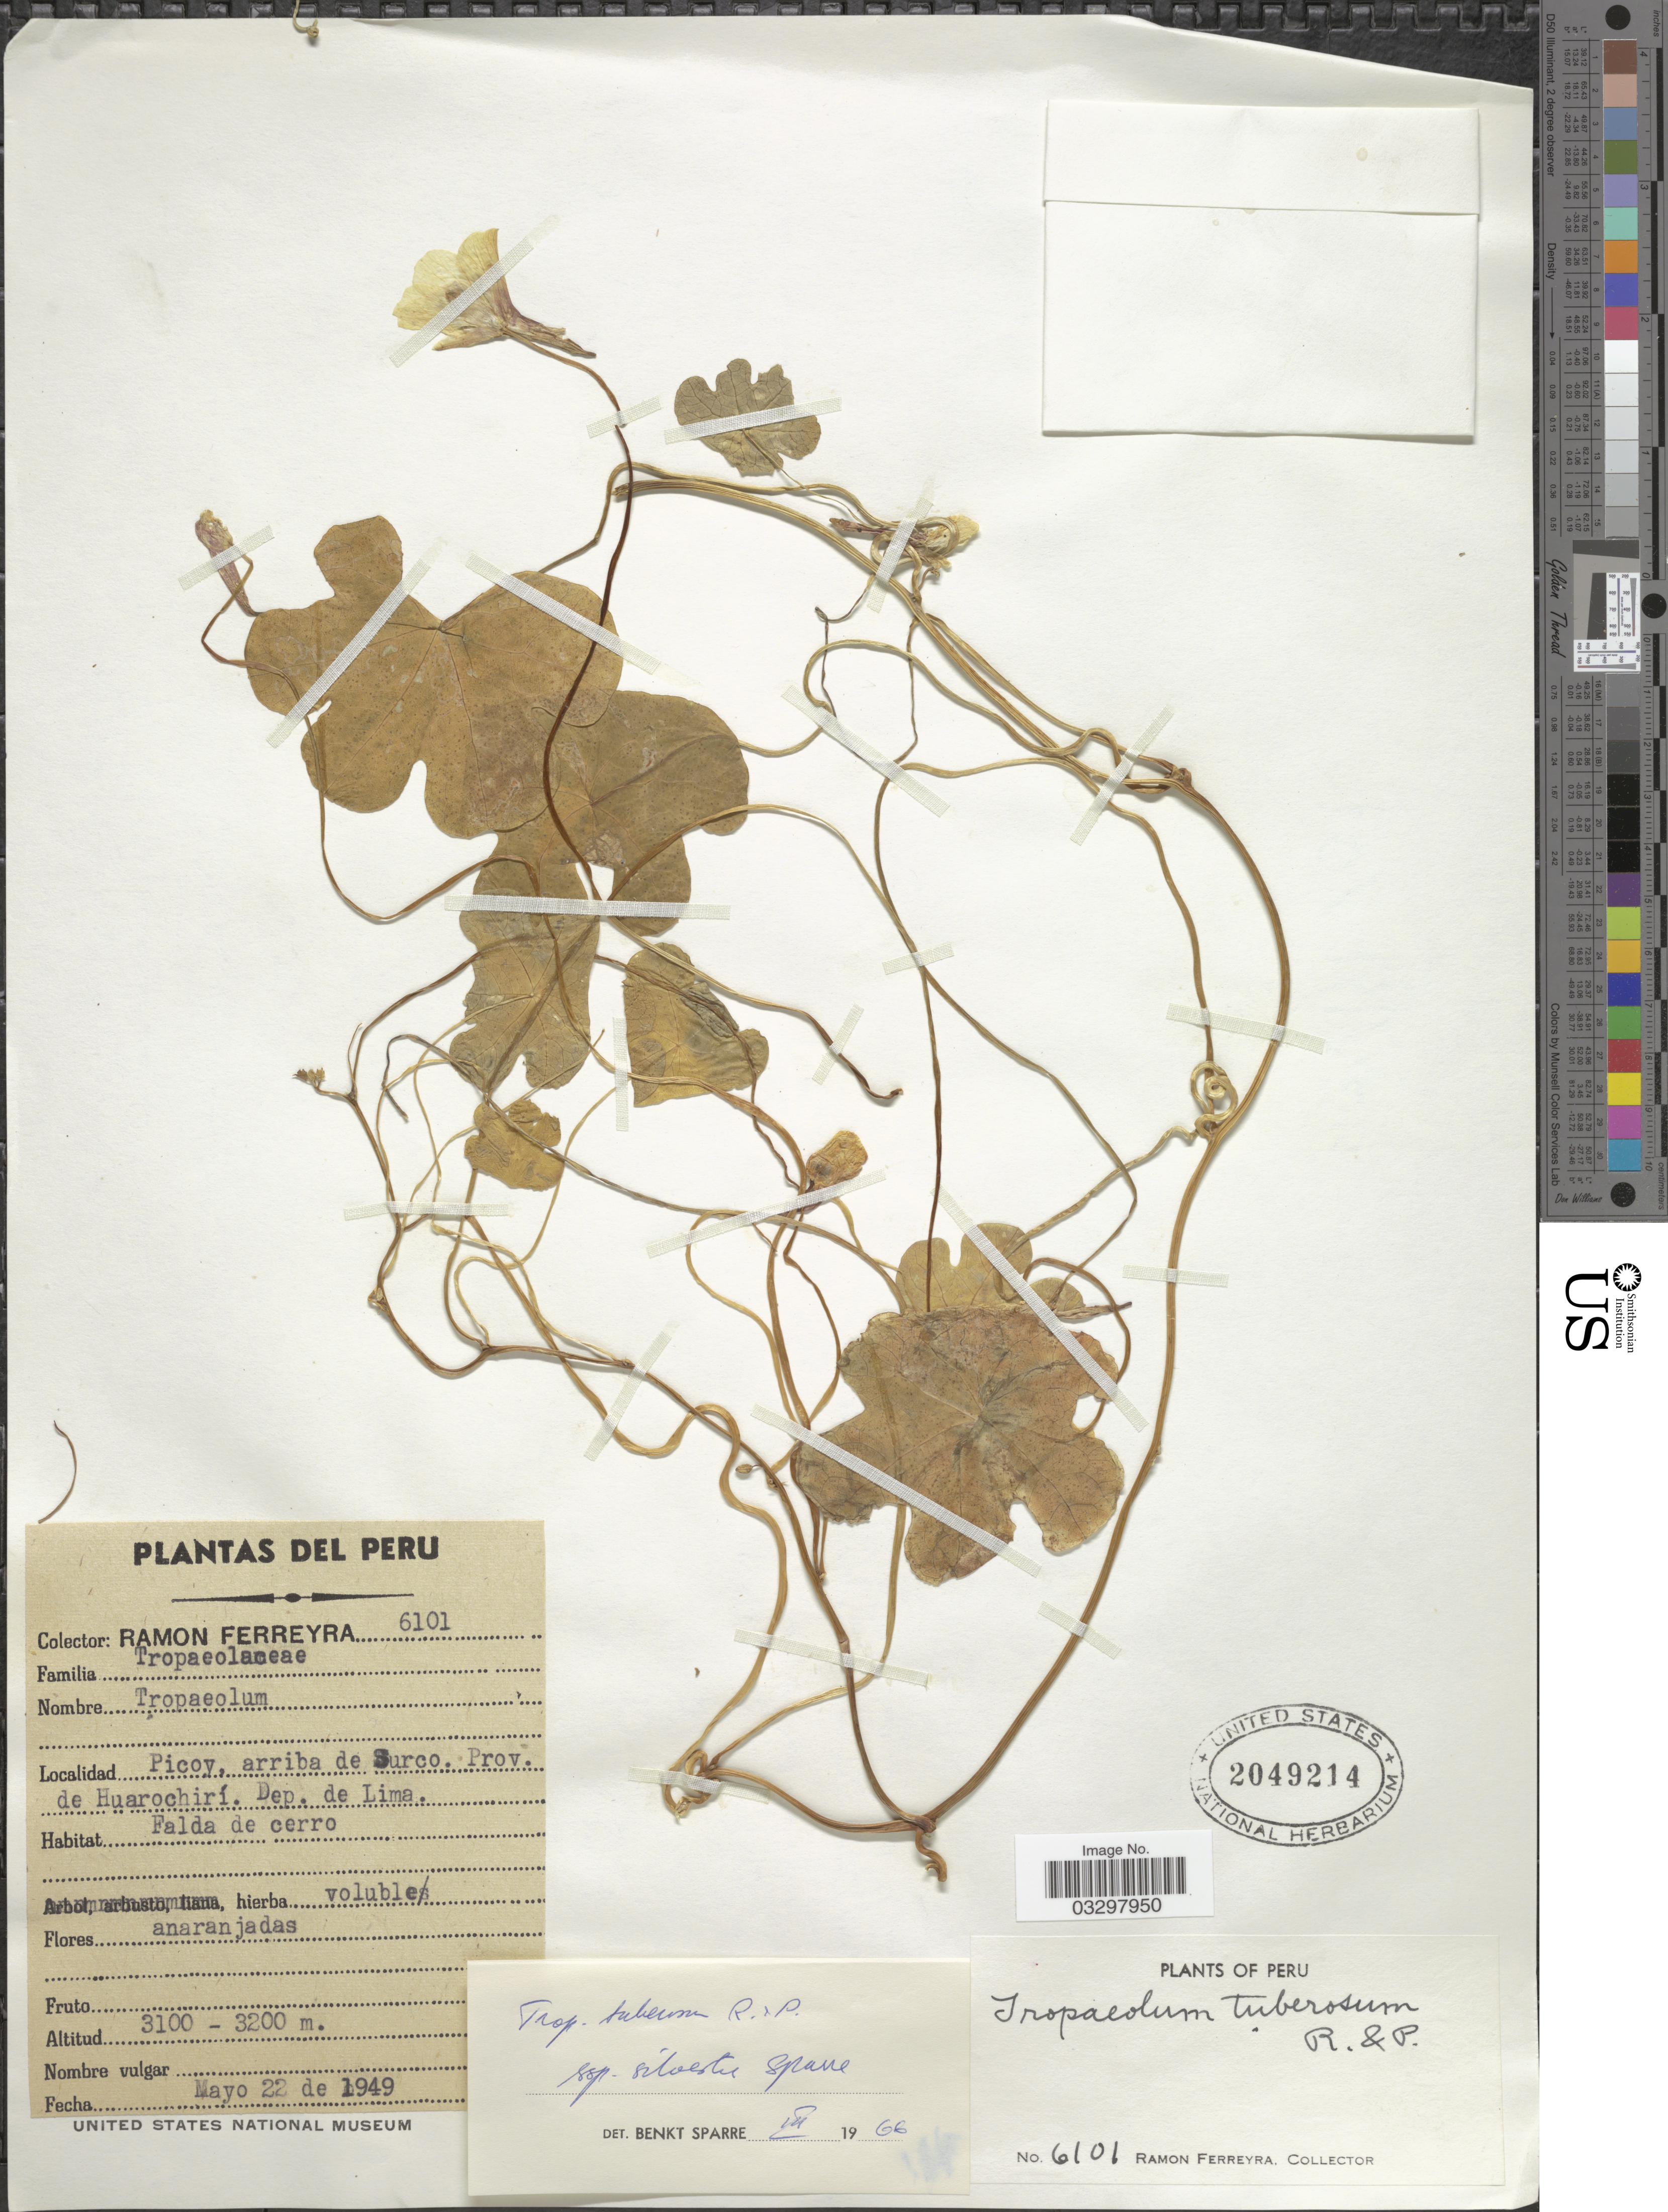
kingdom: Plantae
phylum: Tracheophyta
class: Magnoliopsida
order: Brassicales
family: Tropaeolaceae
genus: Tropaeolum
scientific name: Tropaeolum tuberosum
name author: Ruiz & Pav.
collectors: R. A. Ferreyra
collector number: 6101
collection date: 1949-05-22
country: Peru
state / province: Lima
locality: Picoy, arriba de Surco. Prov. de Huarochirí. Dep. de Lima.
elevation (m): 3100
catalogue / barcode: US 2049214